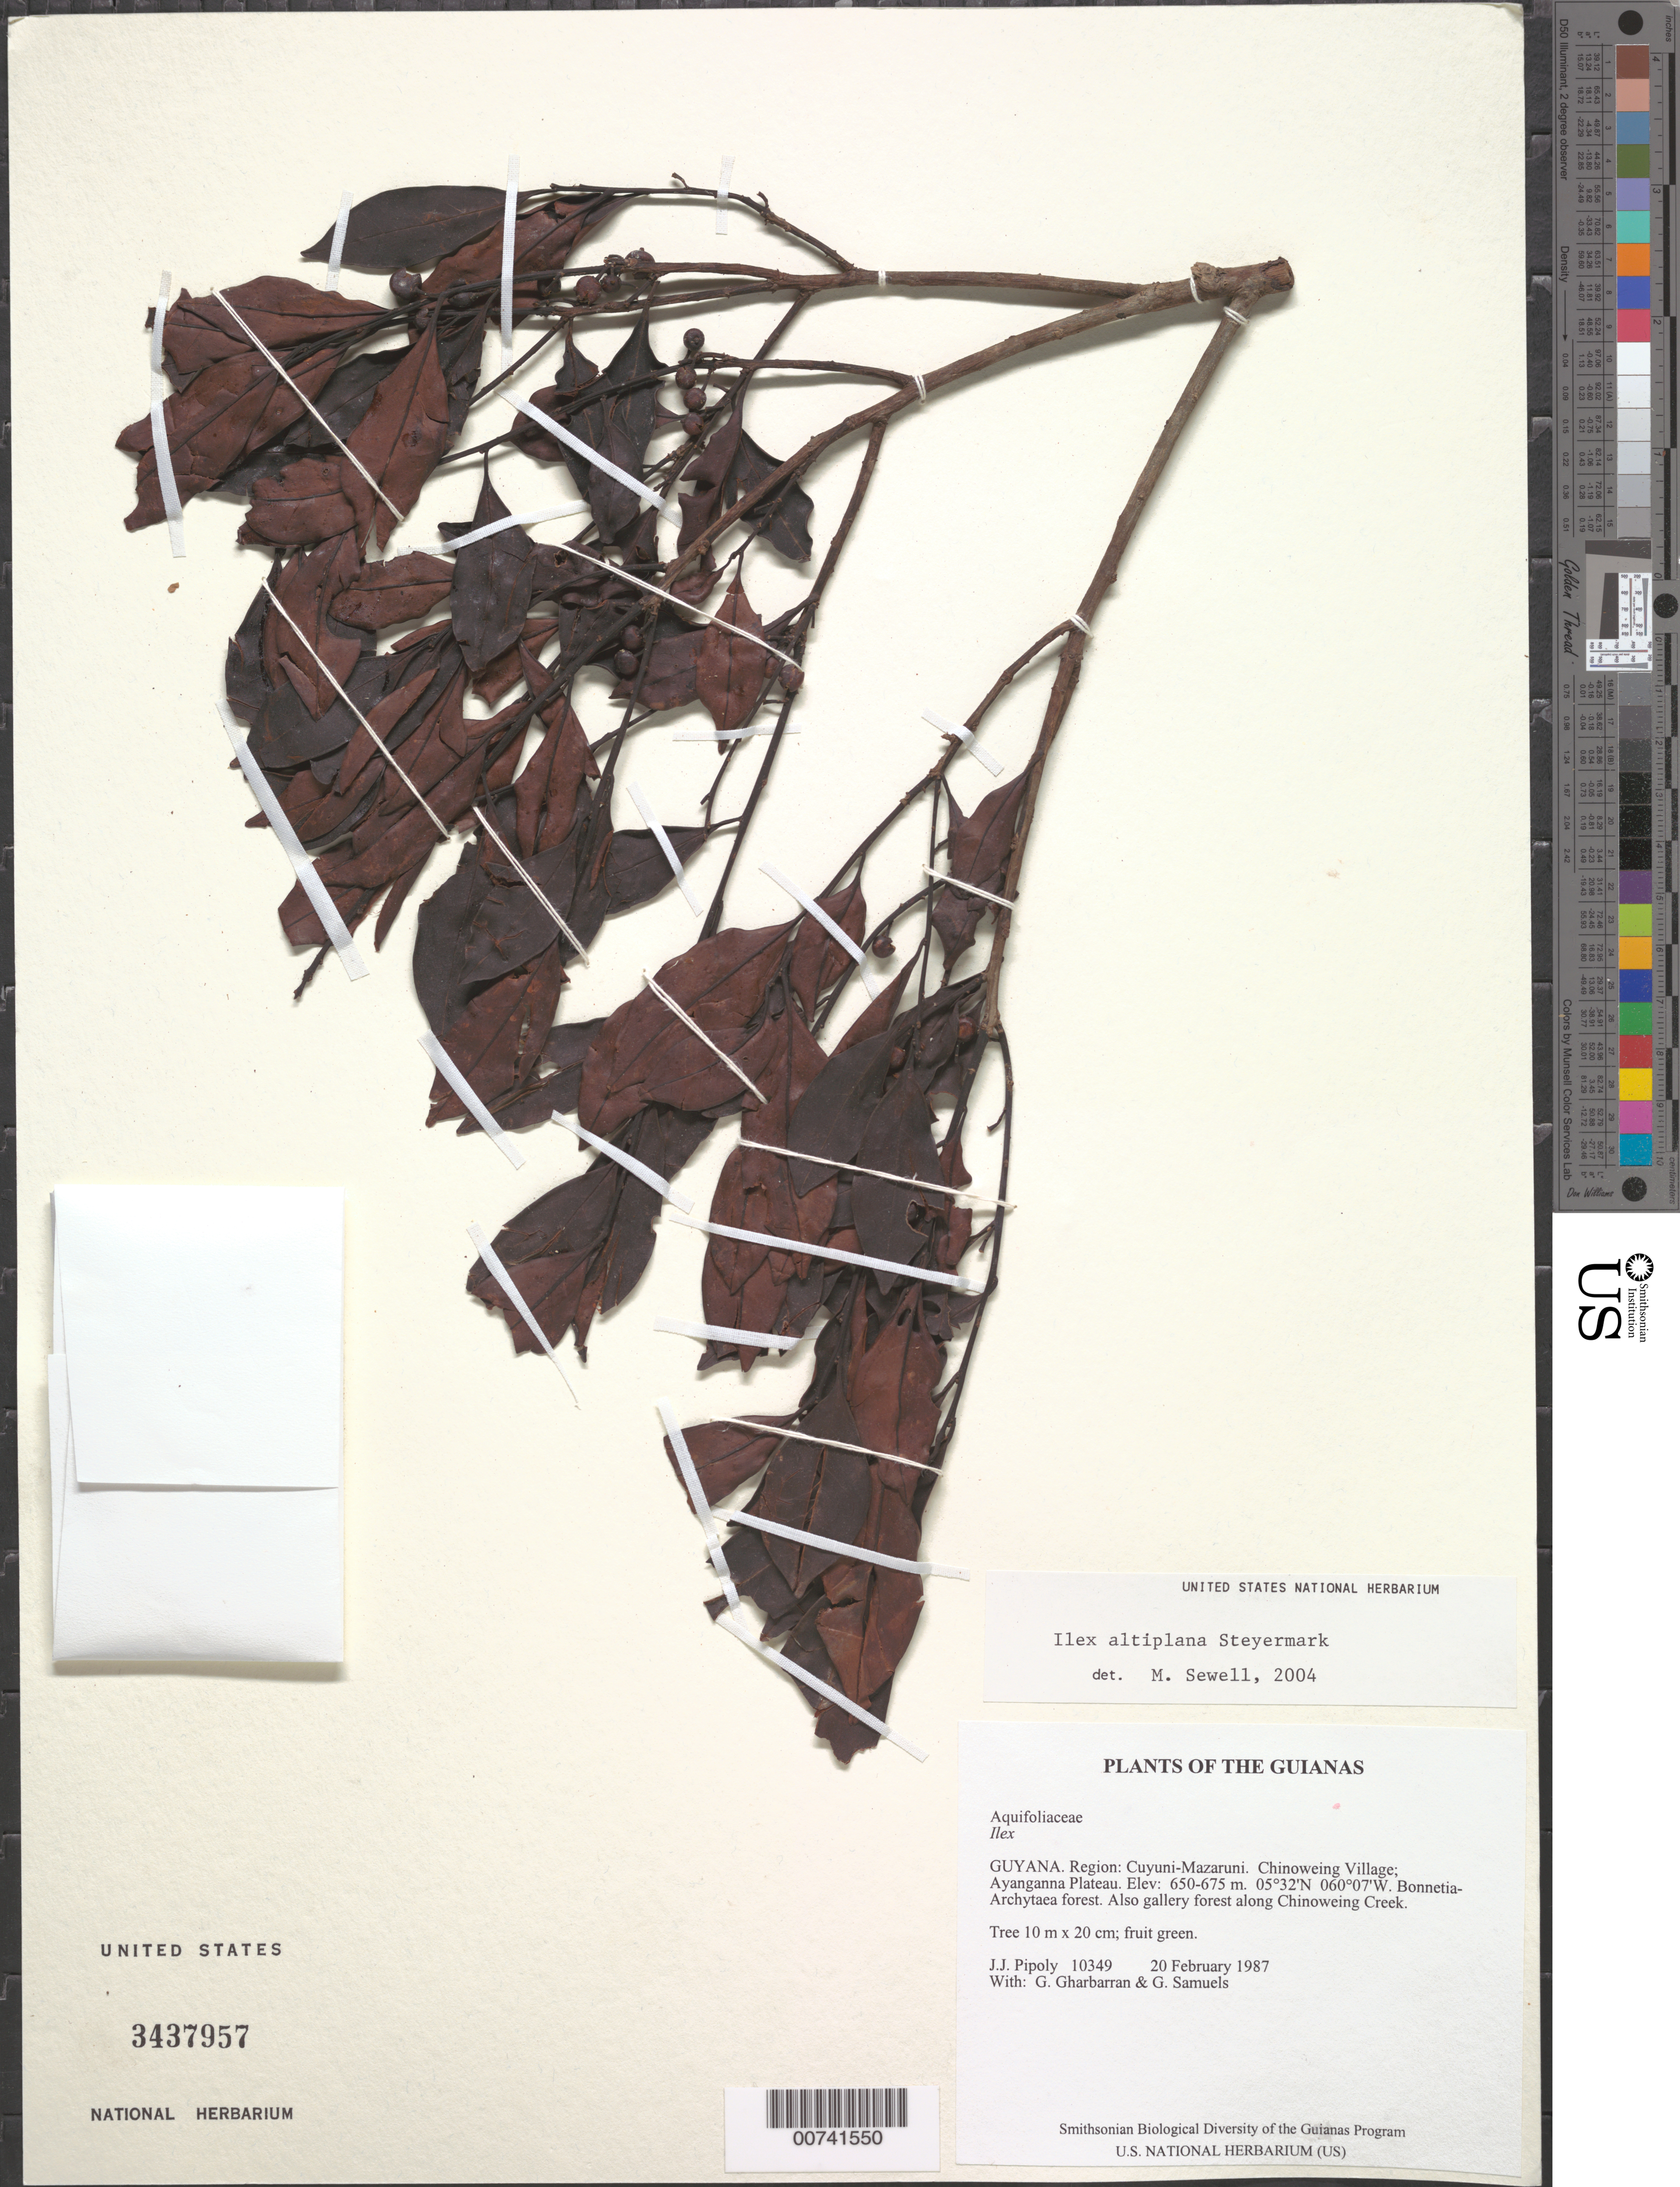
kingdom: Plantae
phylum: Tracheophyta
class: Magnoliopsida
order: Aquifoliales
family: Aquifoliaceae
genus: Ilex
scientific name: Ilex altiplana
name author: Steyerm.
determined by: Sewell, M.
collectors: J. J. Pipoly, G. Gharbarran & G. Samuels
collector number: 10349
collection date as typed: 20 February 1987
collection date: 1987-02-20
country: Guyana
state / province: Cuyuni-Mazaruni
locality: Chinoweing Village; Ayanganna Plateau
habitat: Bonnetia-Archytaea forest. Also gallery forest along Chinoweing Creek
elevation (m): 650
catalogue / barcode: US 3437957